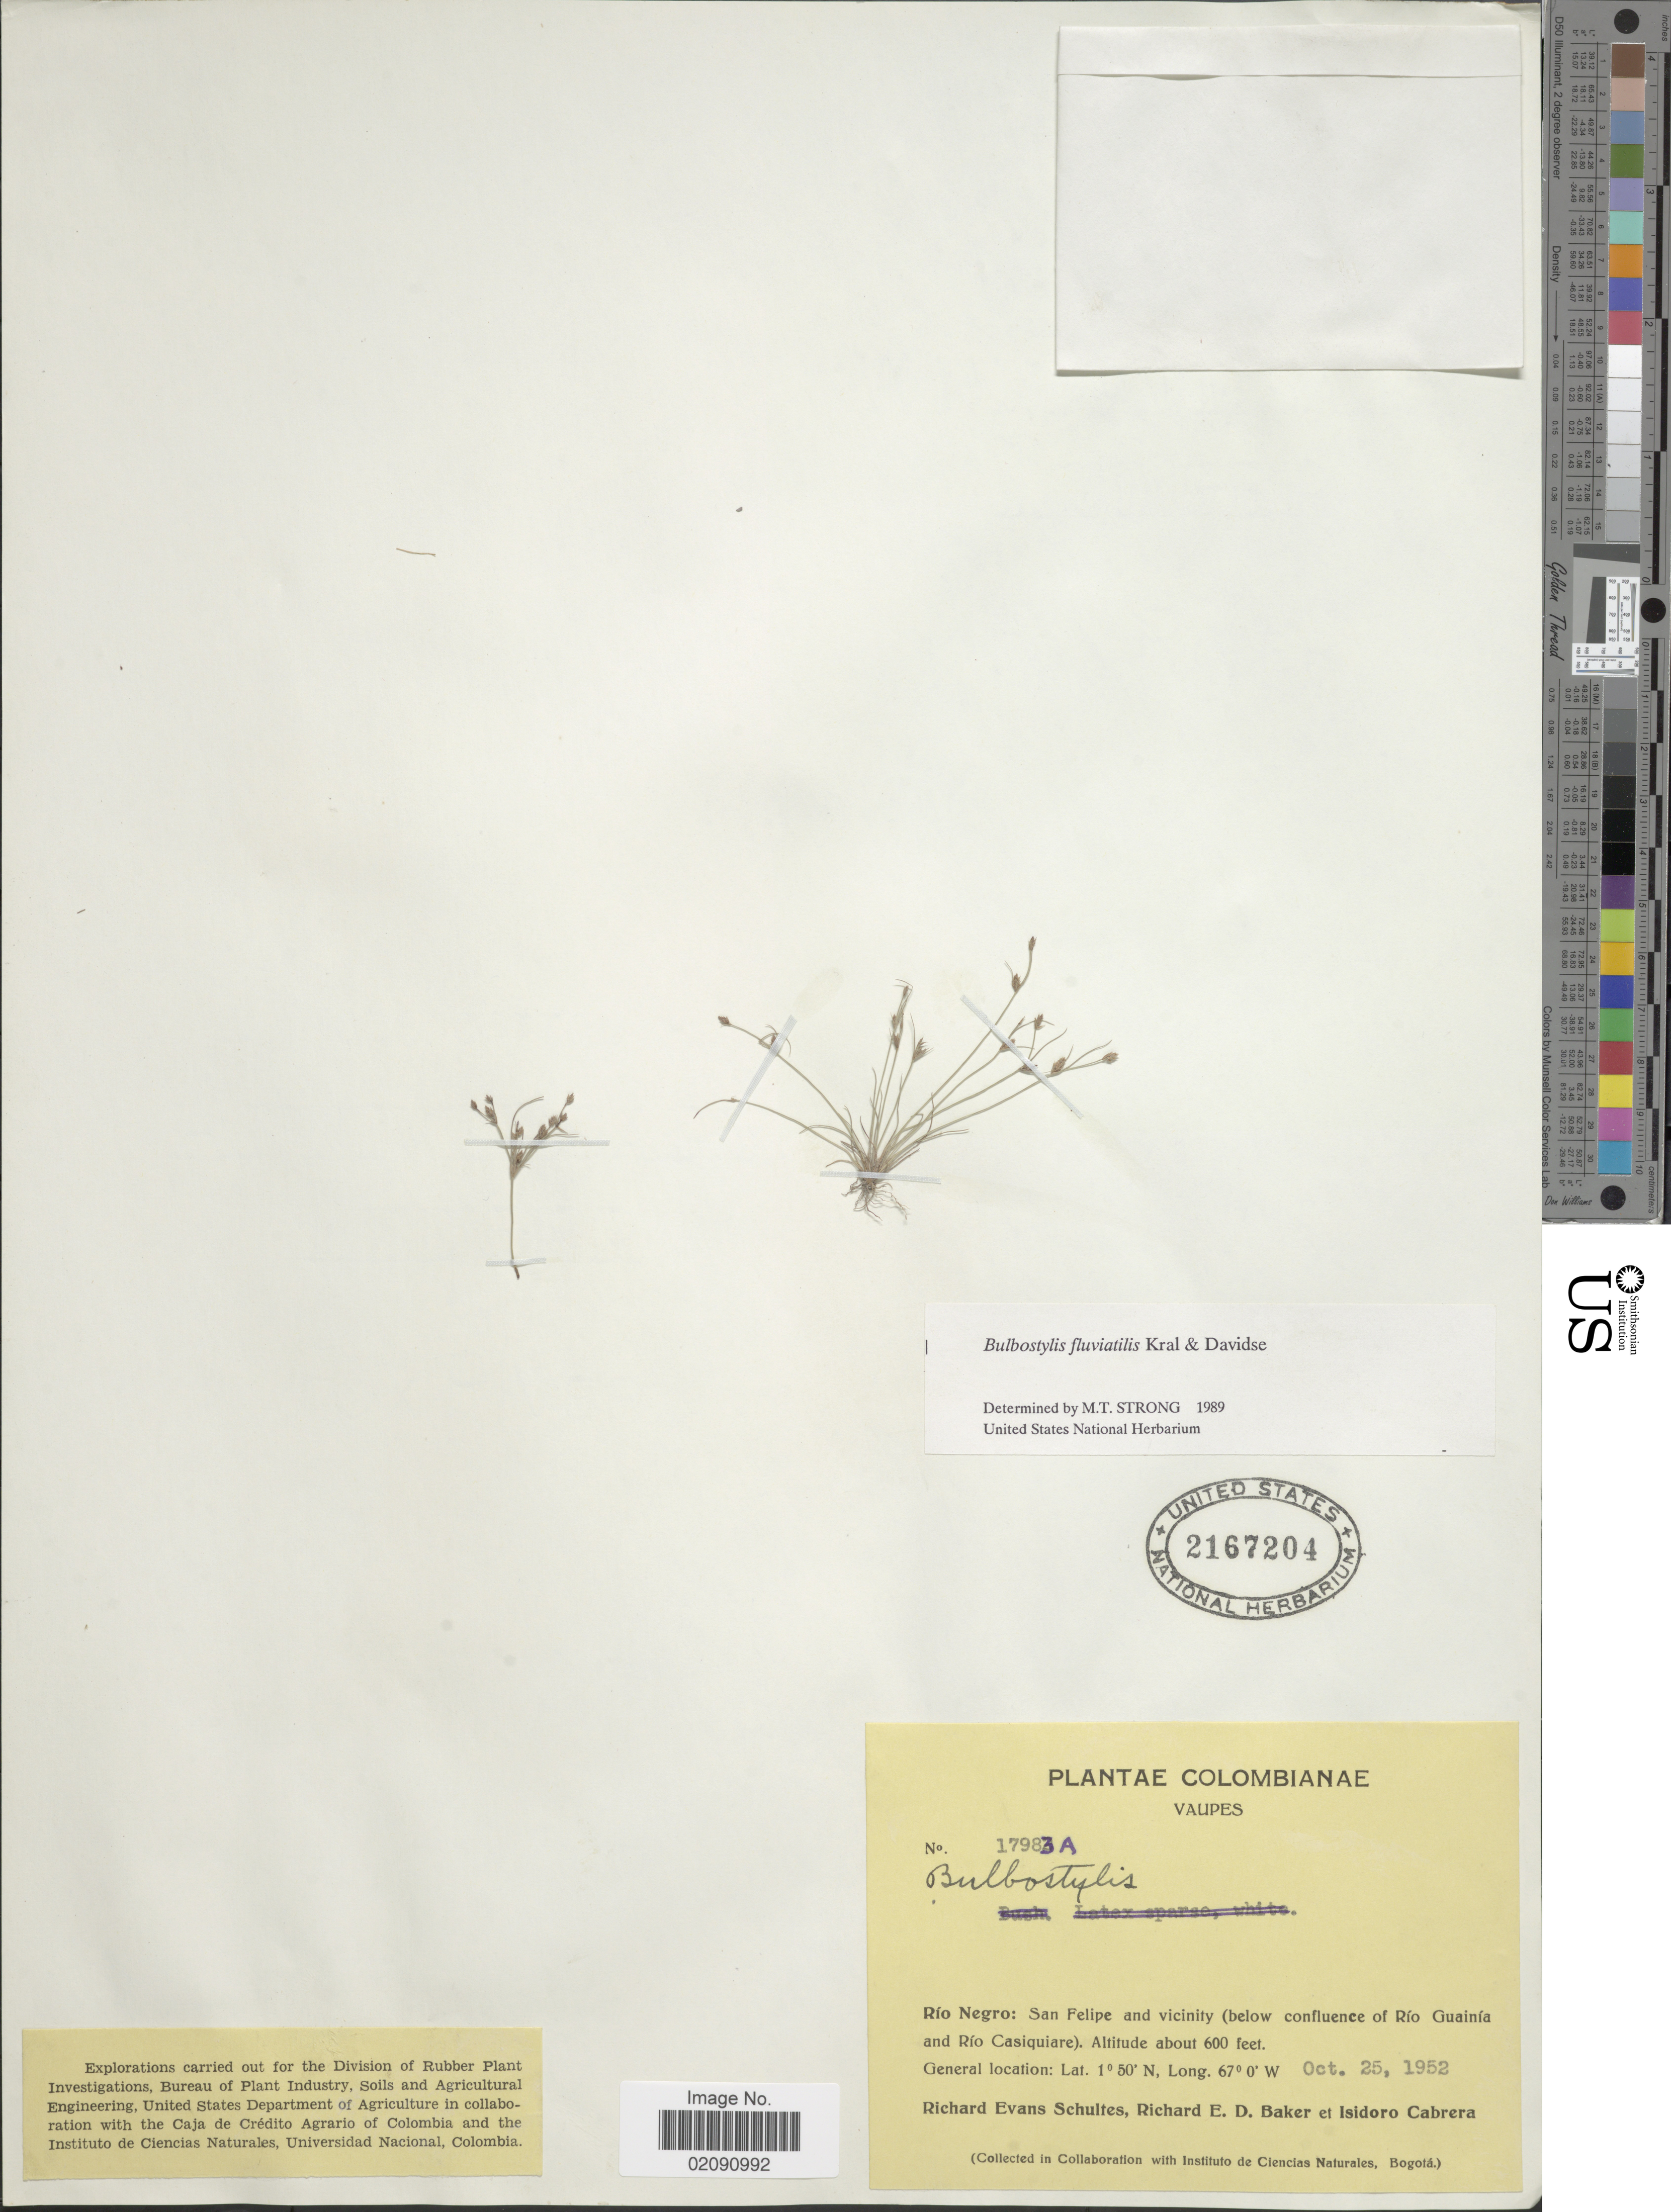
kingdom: Plantae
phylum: Tracheophyta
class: Liliopsida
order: Poales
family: Cyperaceae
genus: Bulbostylis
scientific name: Bulbostylis paraensis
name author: C.B. Clarke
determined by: Maciel-Silva, J. F.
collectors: R. E. Schultes, R. E. D. Baker & I. Cabrera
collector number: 17983A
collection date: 1952-10-25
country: Colombia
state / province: Vaupés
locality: Rio Negro: San Felipe and vicinity (below confluence of Rio Guainia and Rio Casiquiare).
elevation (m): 183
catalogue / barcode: US 2167204